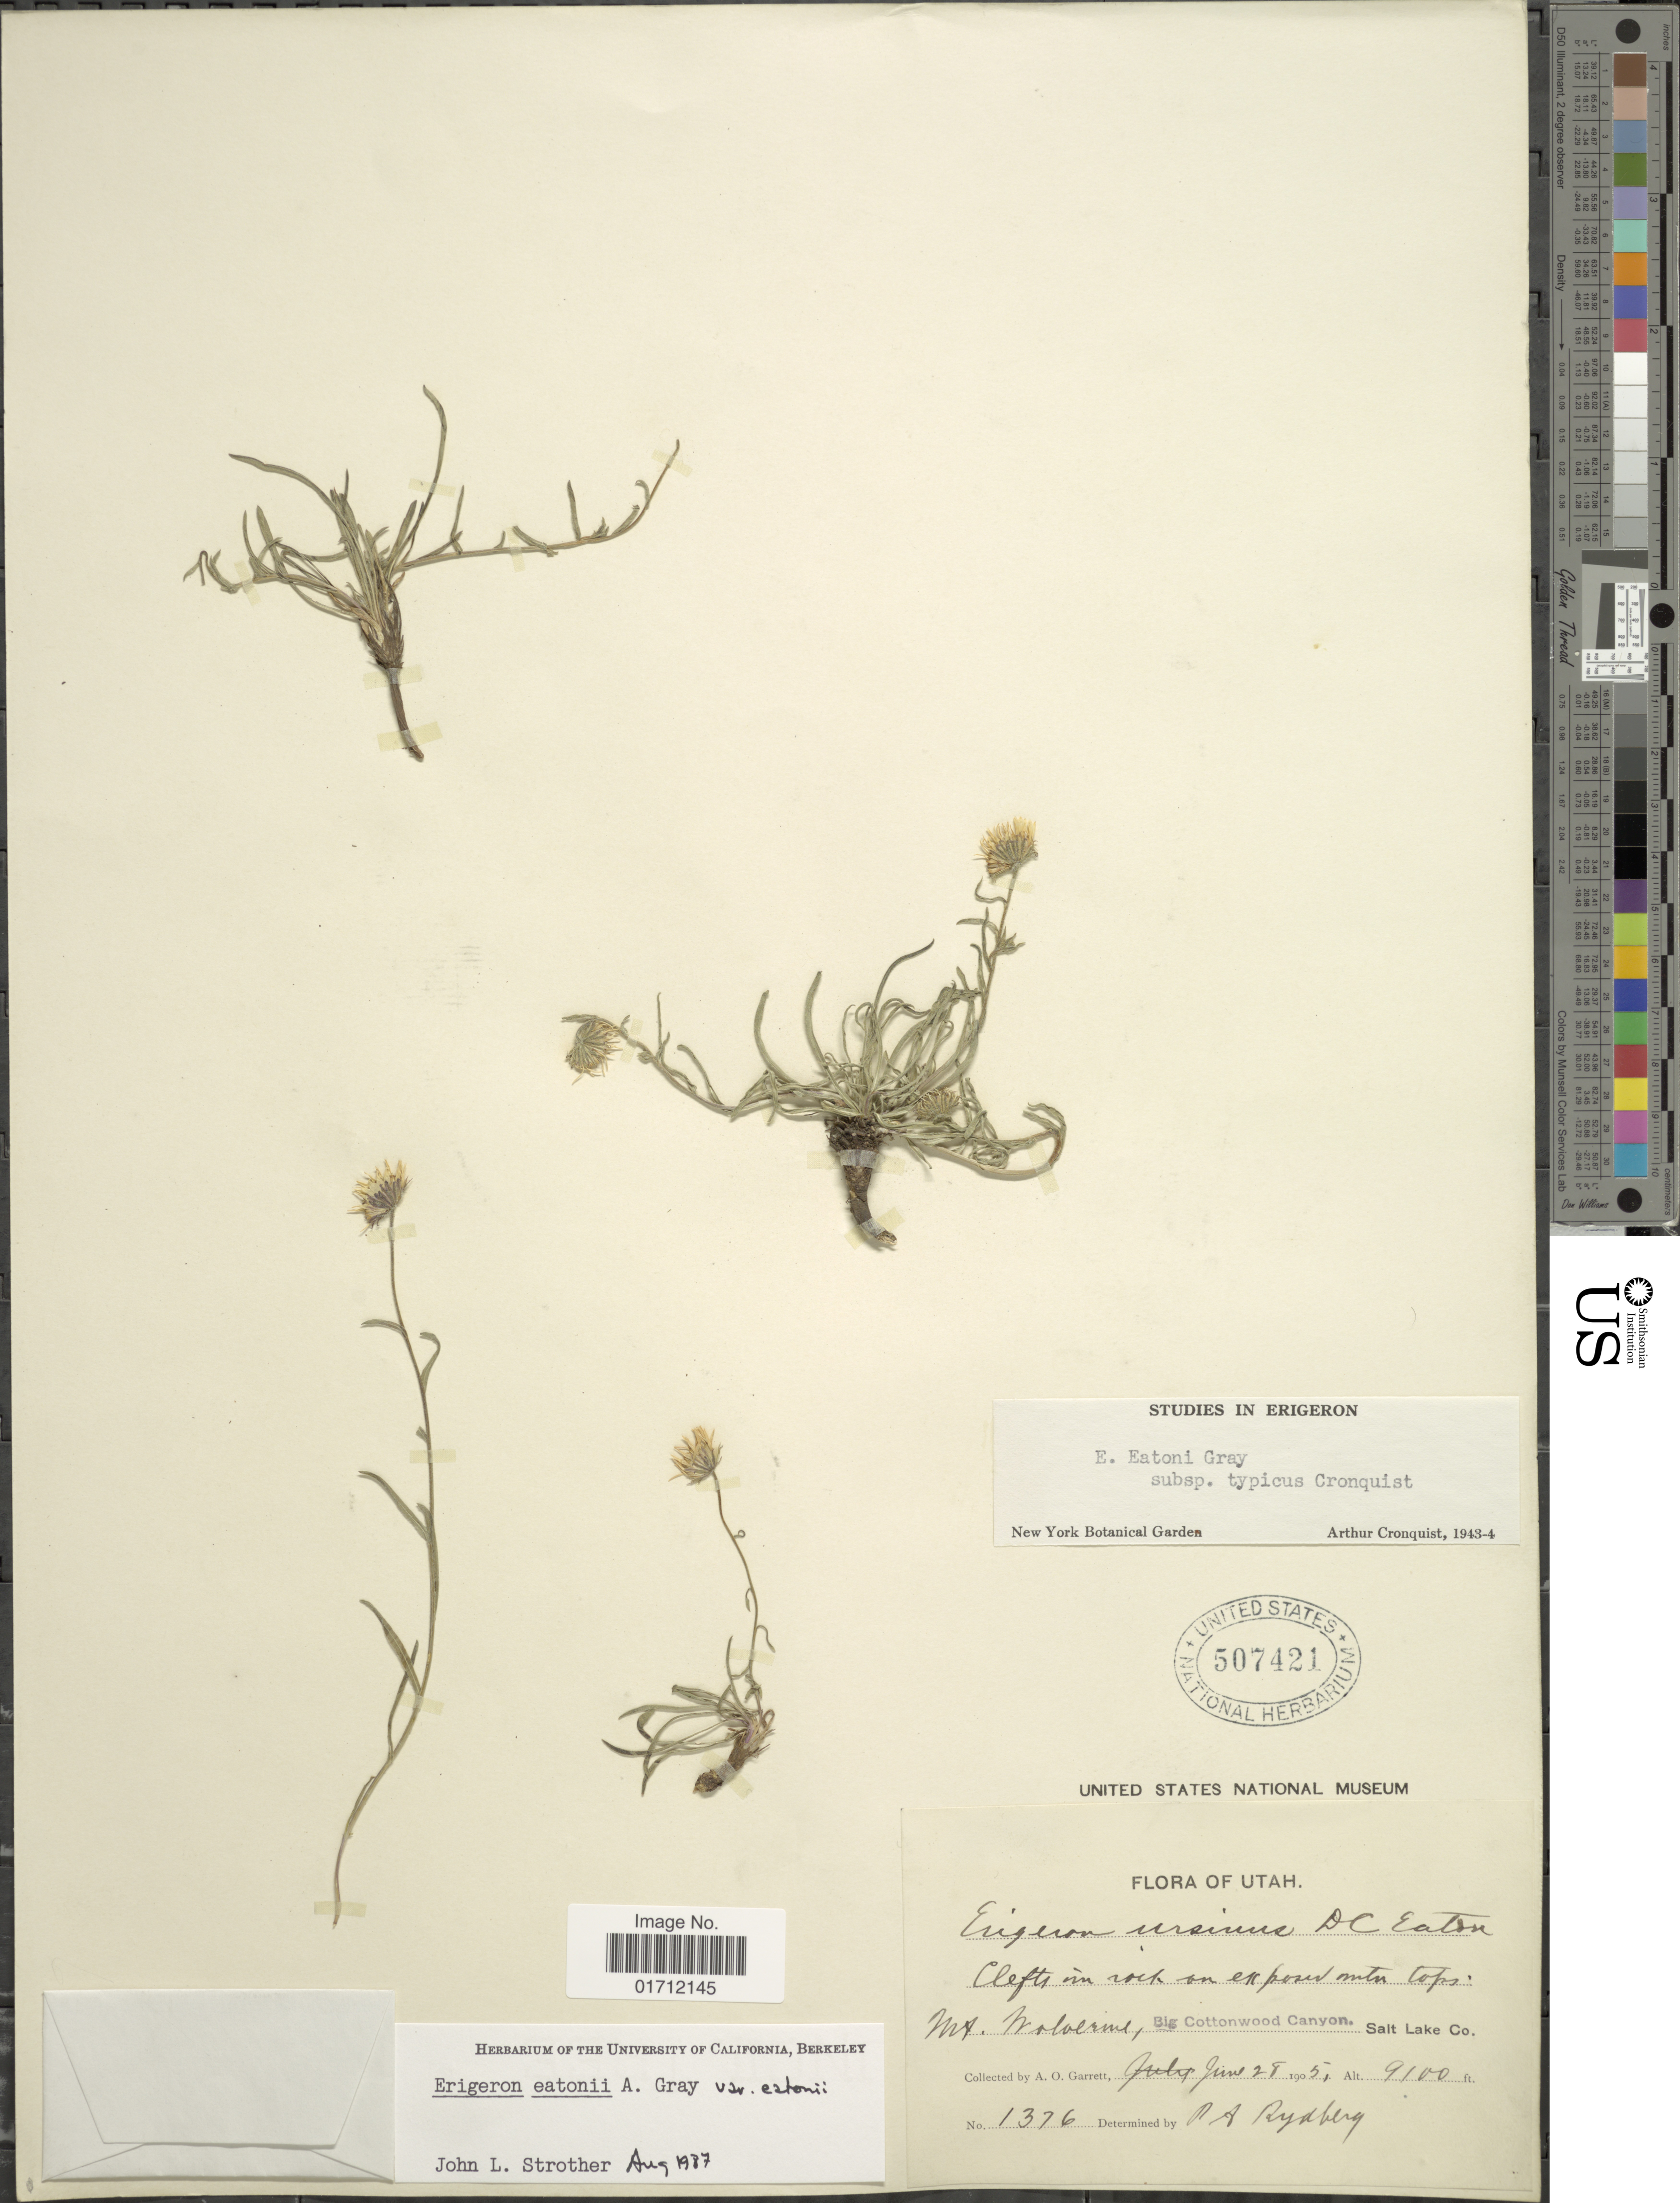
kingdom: Plantae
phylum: Tracheophyta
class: Magnoliopsida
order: Asterales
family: Asteraceae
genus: Erigeron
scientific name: Erigeron eatonii var. eatonii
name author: A. Gray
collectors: A. O. Garrett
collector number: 1376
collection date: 1950-06-28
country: United States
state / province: Utah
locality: Mt. Wolverine. Big Cottonwood Canyon, Salt Lake Co.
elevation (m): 2774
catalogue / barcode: US 507421